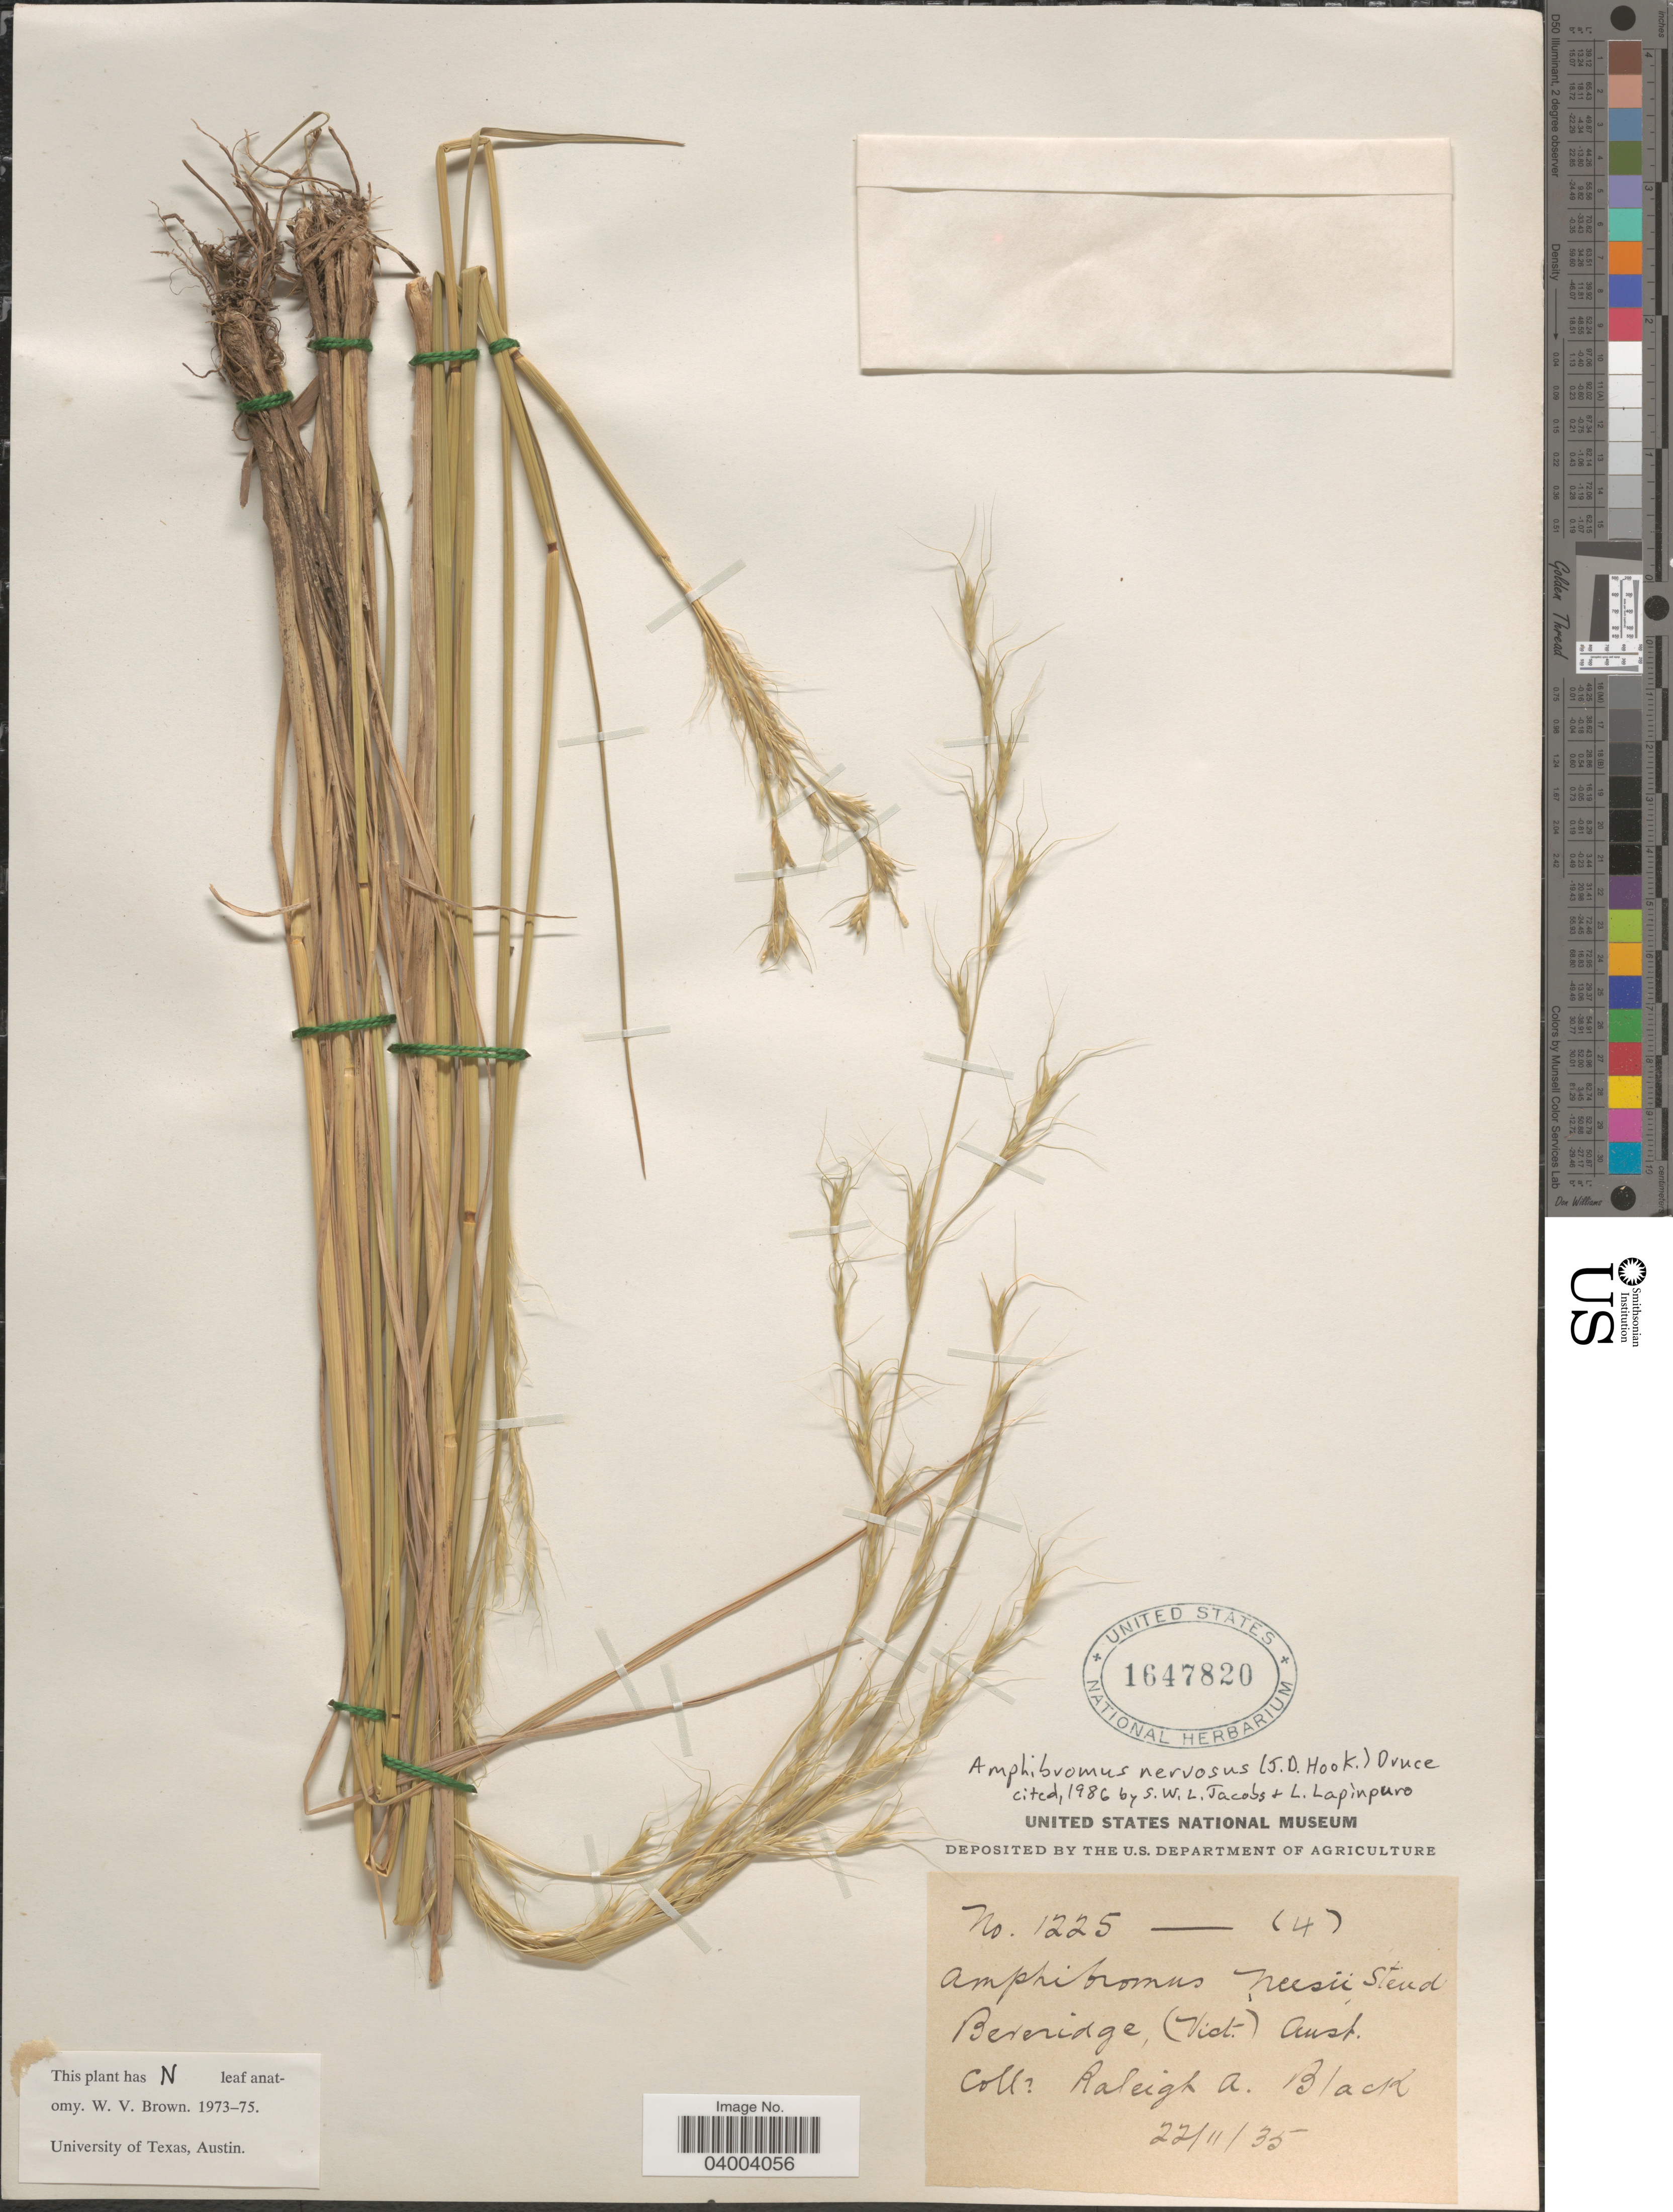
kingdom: Plantae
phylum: Tracheophyta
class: Liliopsida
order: Poales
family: Poaceae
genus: Amphibromus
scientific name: Amphibromus nervosus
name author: (Hook. f.) Baill.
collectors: R. A. Black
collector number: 1225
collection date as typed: Transcribed d/m/y: 22/11/35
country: Australia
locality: Beveridge, (Vict.) Aust.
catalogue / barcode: US 1647820